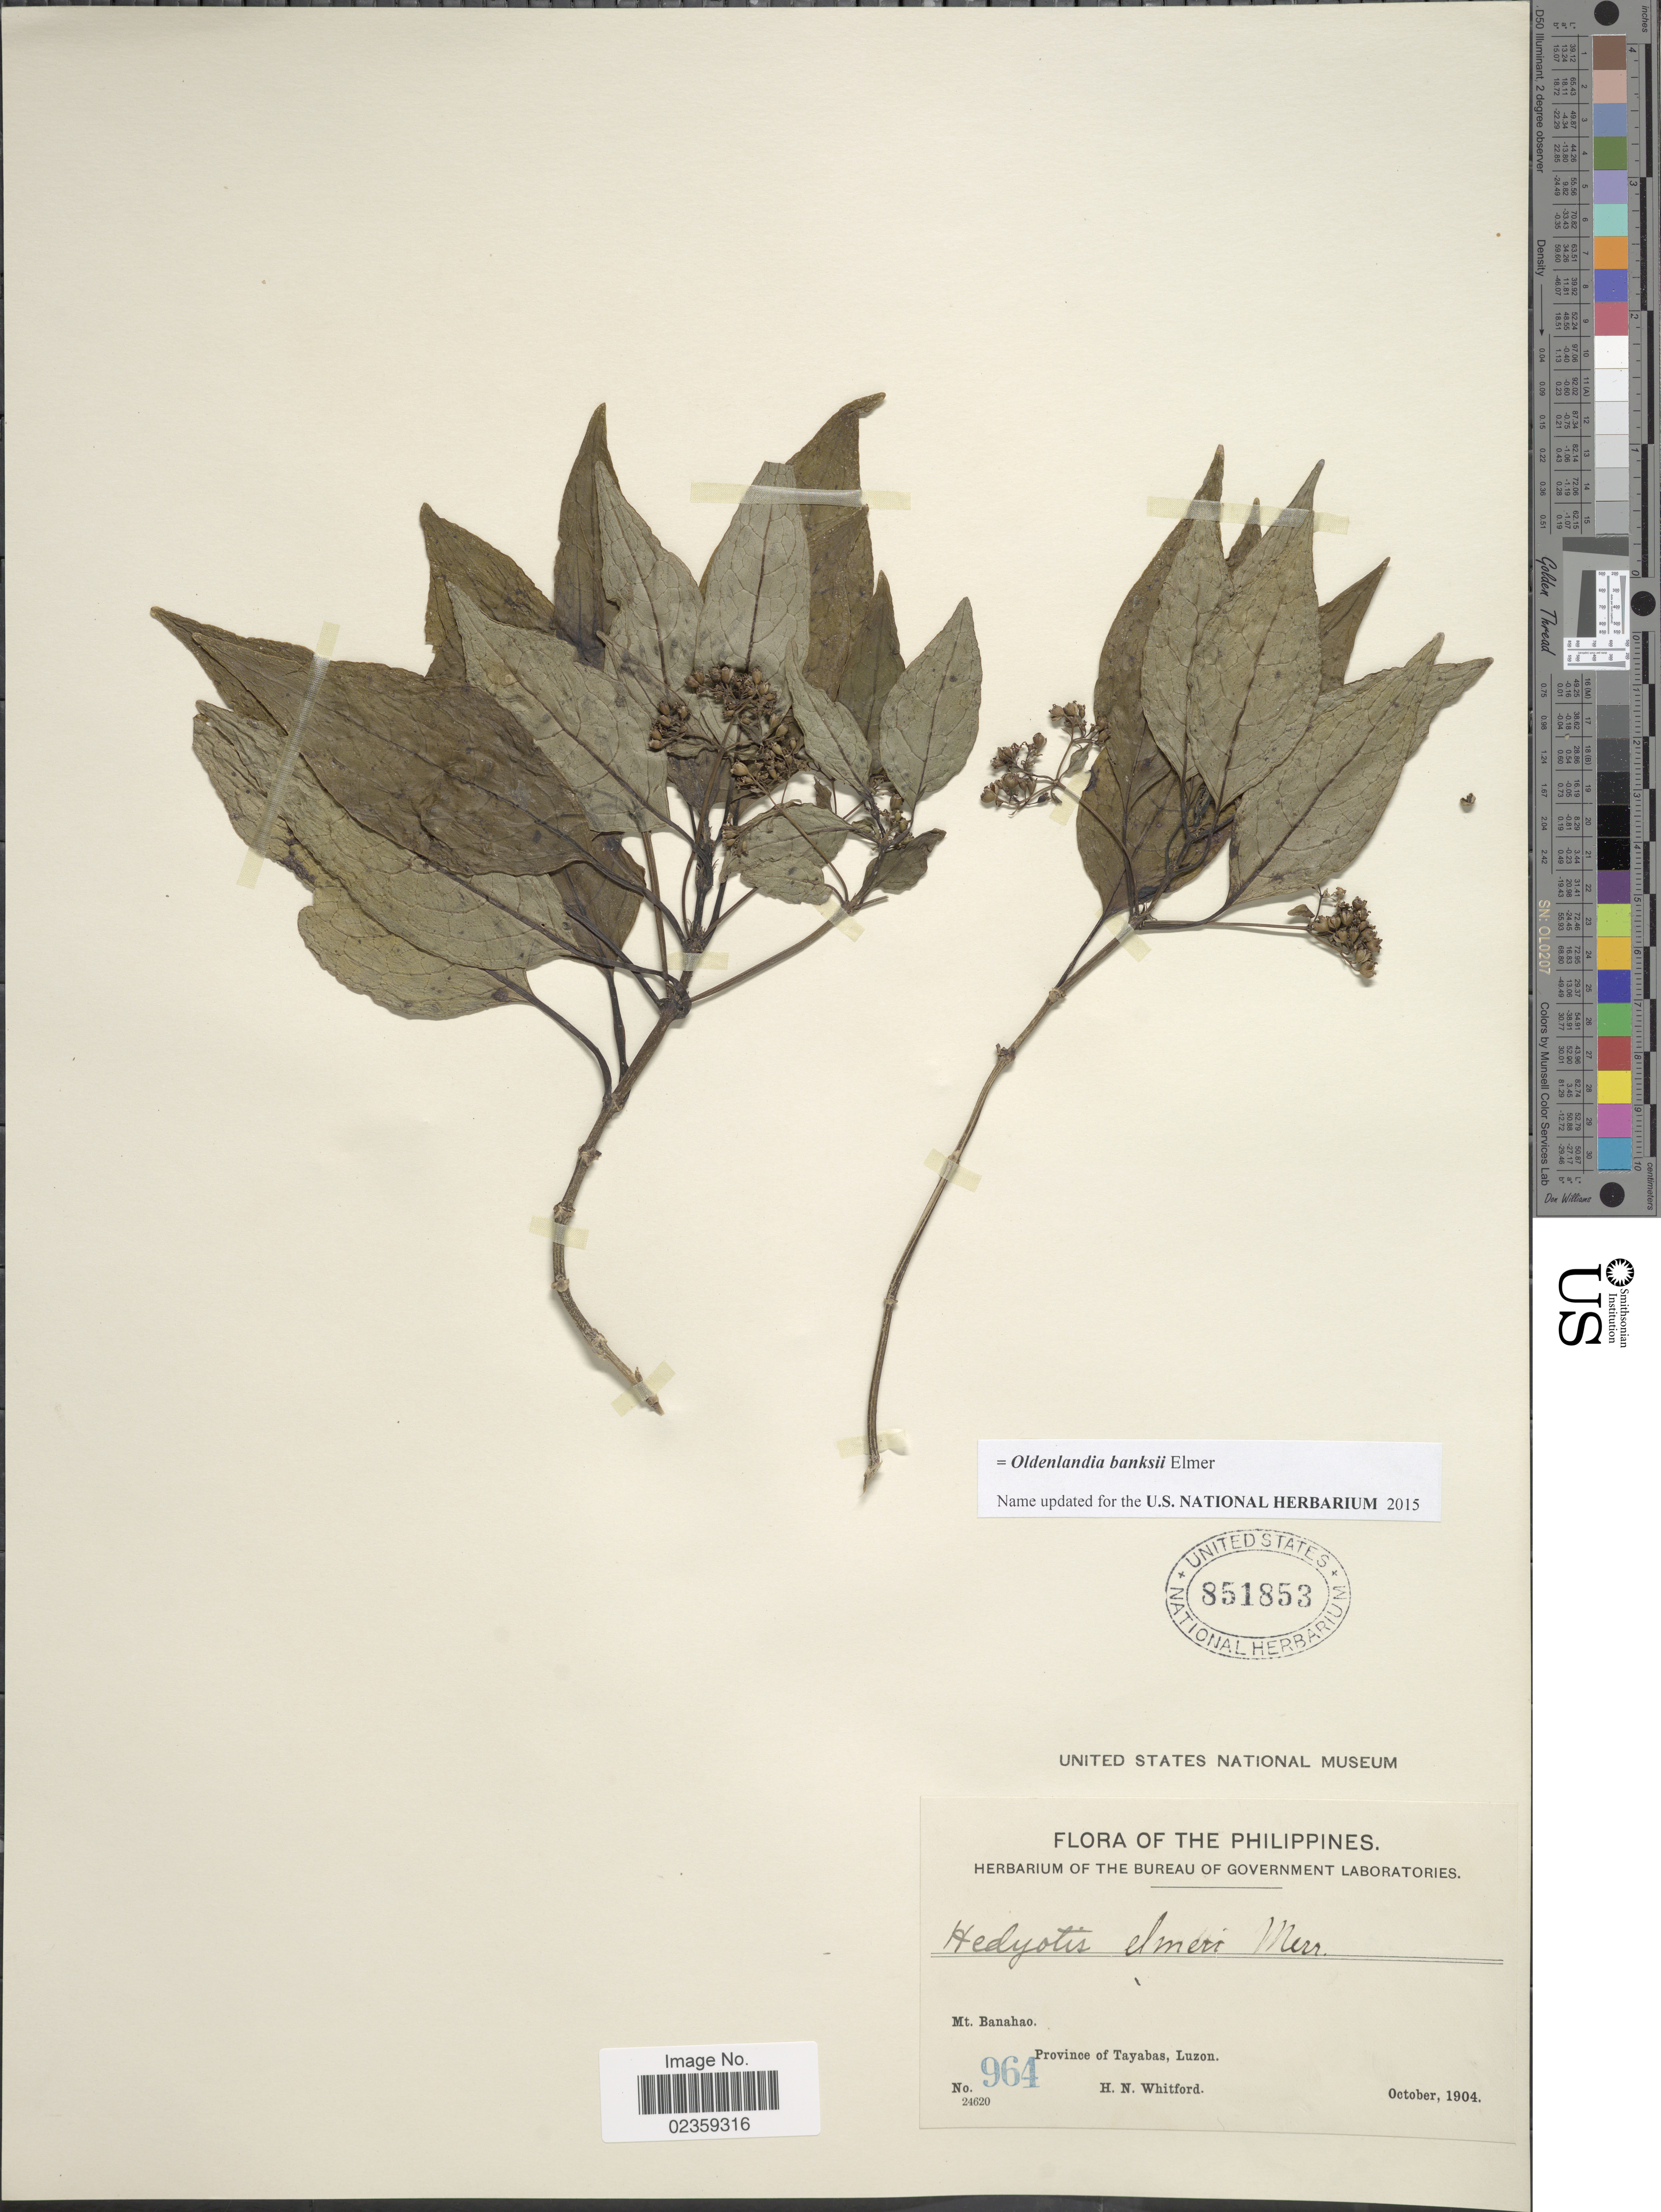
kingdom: Plantae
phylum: Tracheophyta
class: Magnoliopsida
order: Gentianales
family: Rubiaceae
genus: Oldenlandia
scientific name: Oldenlandia banksii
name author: Elmer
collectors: H. N. Whitford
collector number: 964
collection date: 1904-10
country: Philippines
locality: Mt. Banahao, Province of Tayabas, Luzon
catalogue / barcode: US 851853